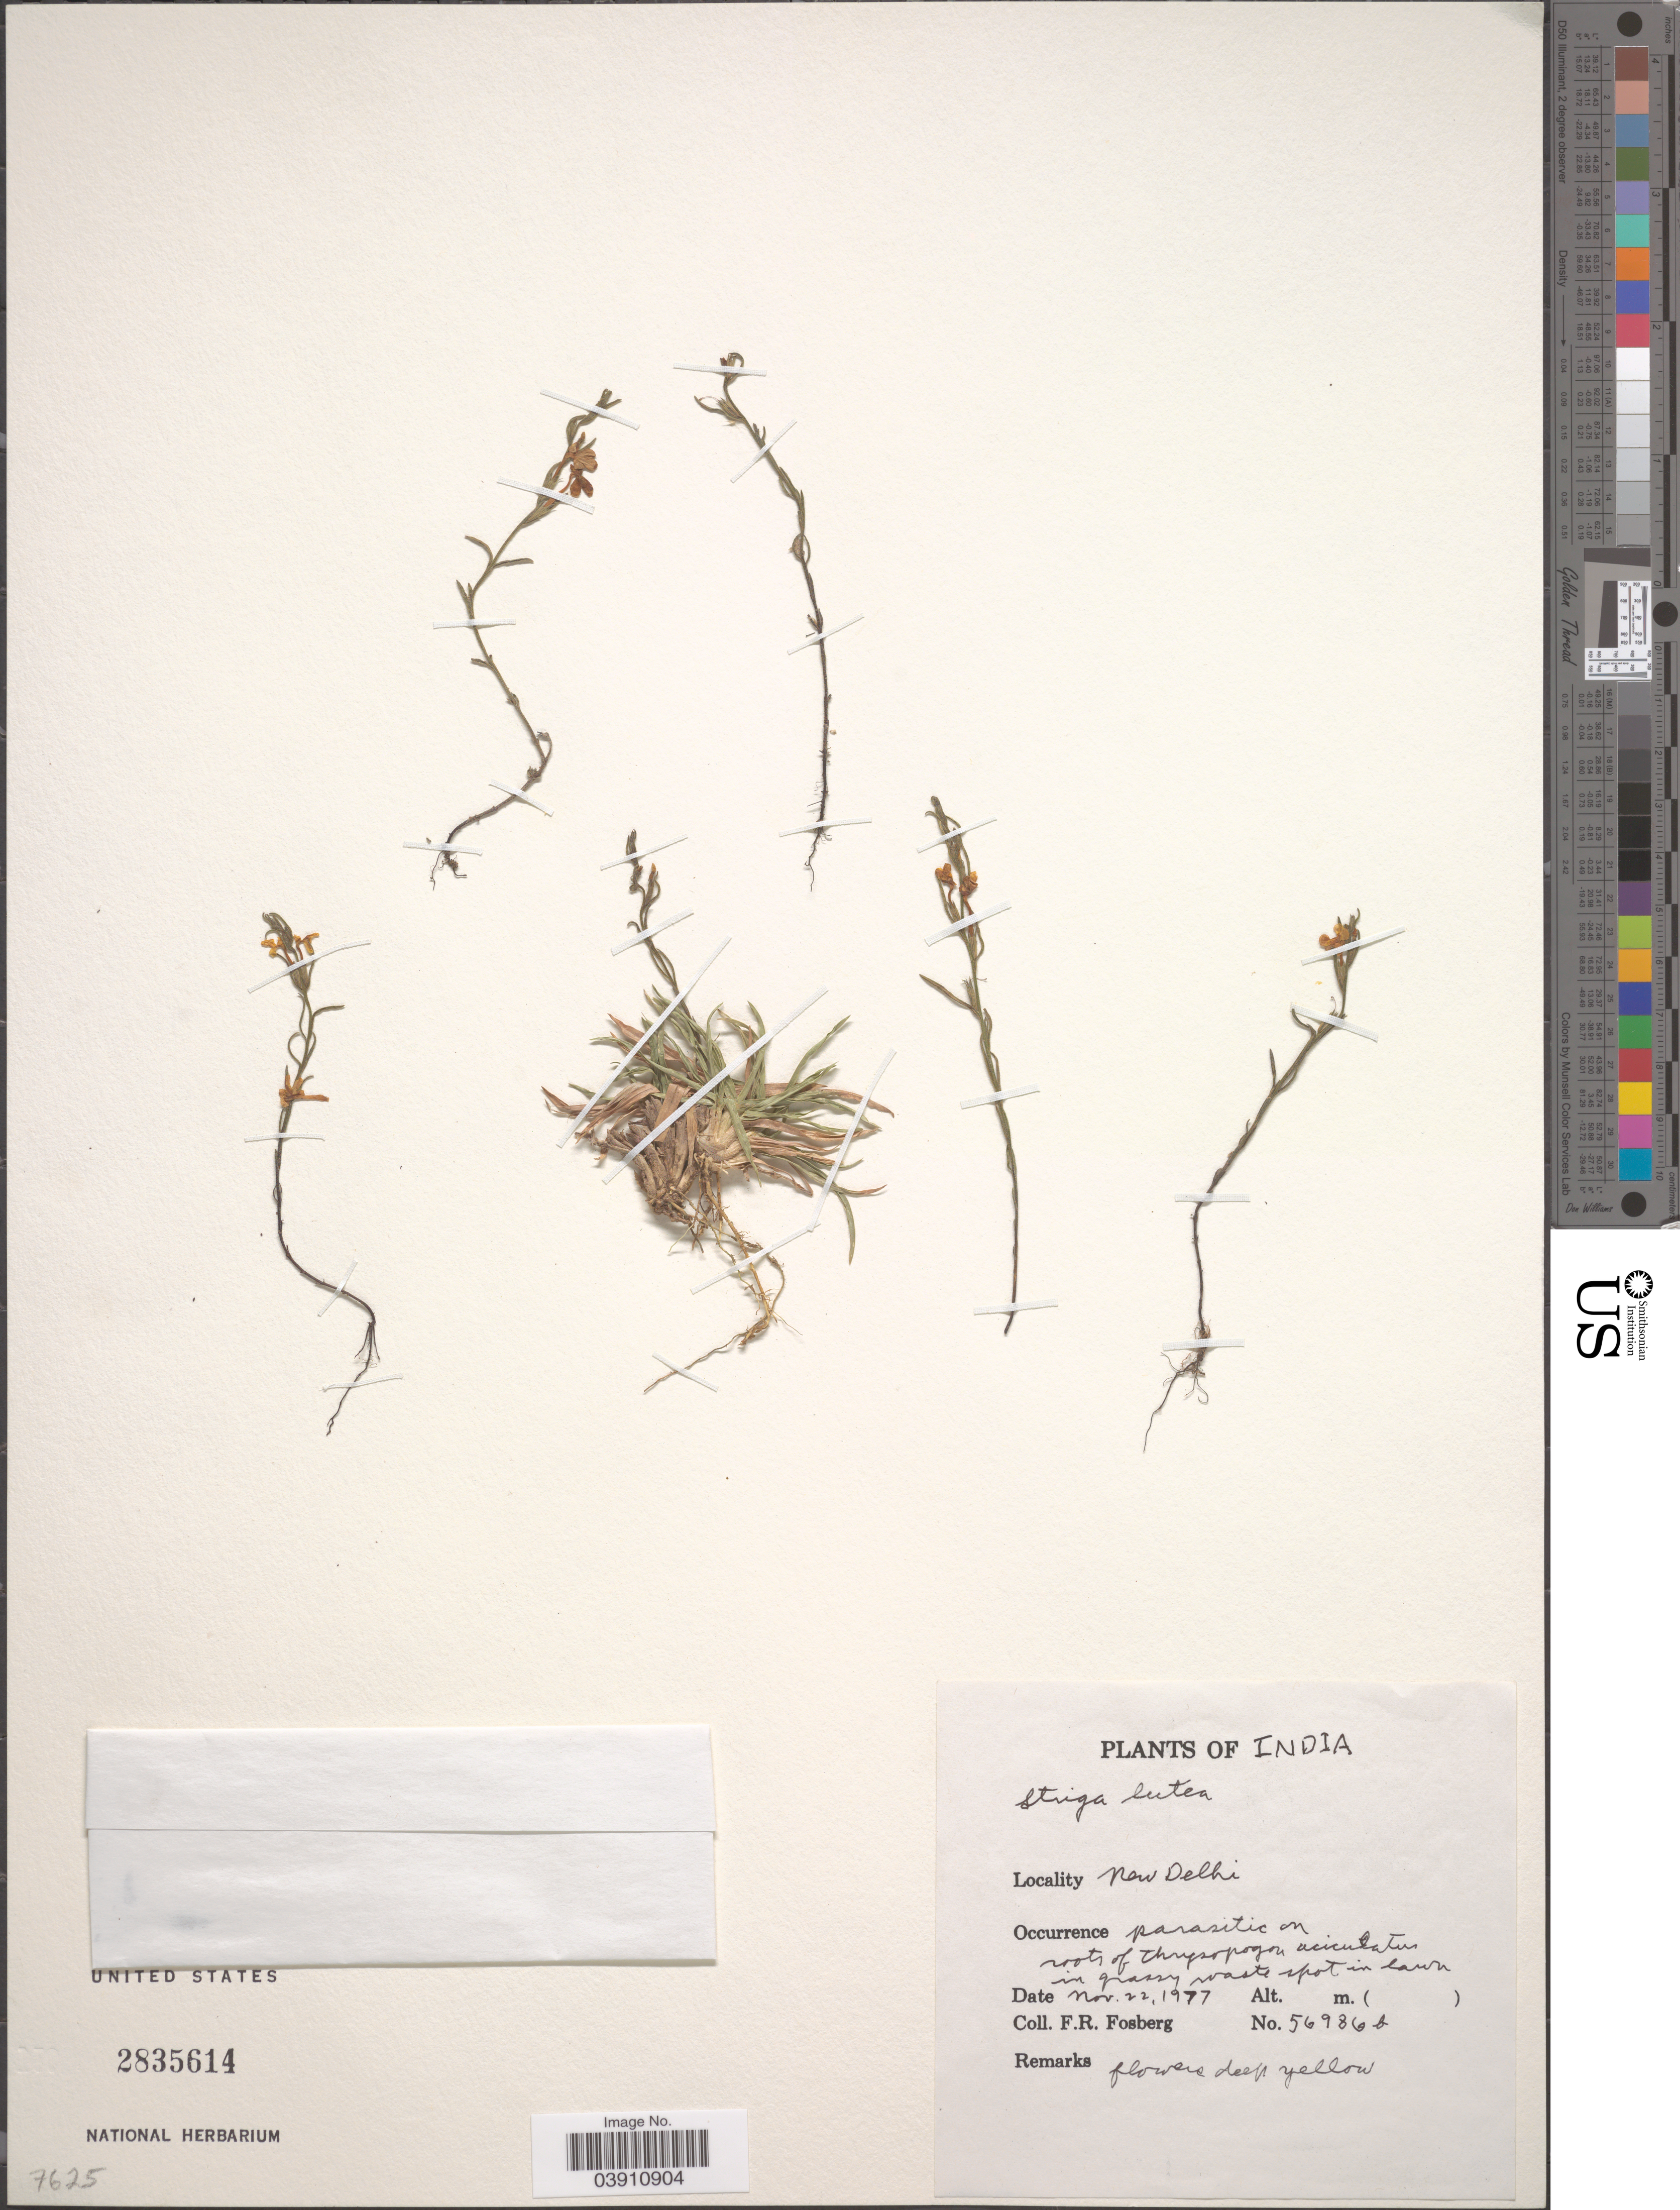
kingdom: Plantae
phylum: Tracheophyta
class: Magnoliopsida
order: Lamiales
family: Orobanchaceae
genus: Striga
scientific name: Striga lutea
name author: Lour.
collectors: F. R. Fosberg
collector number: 56986b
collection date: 1977-11-22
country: India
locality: New Delhi.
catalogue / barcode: US 2835614